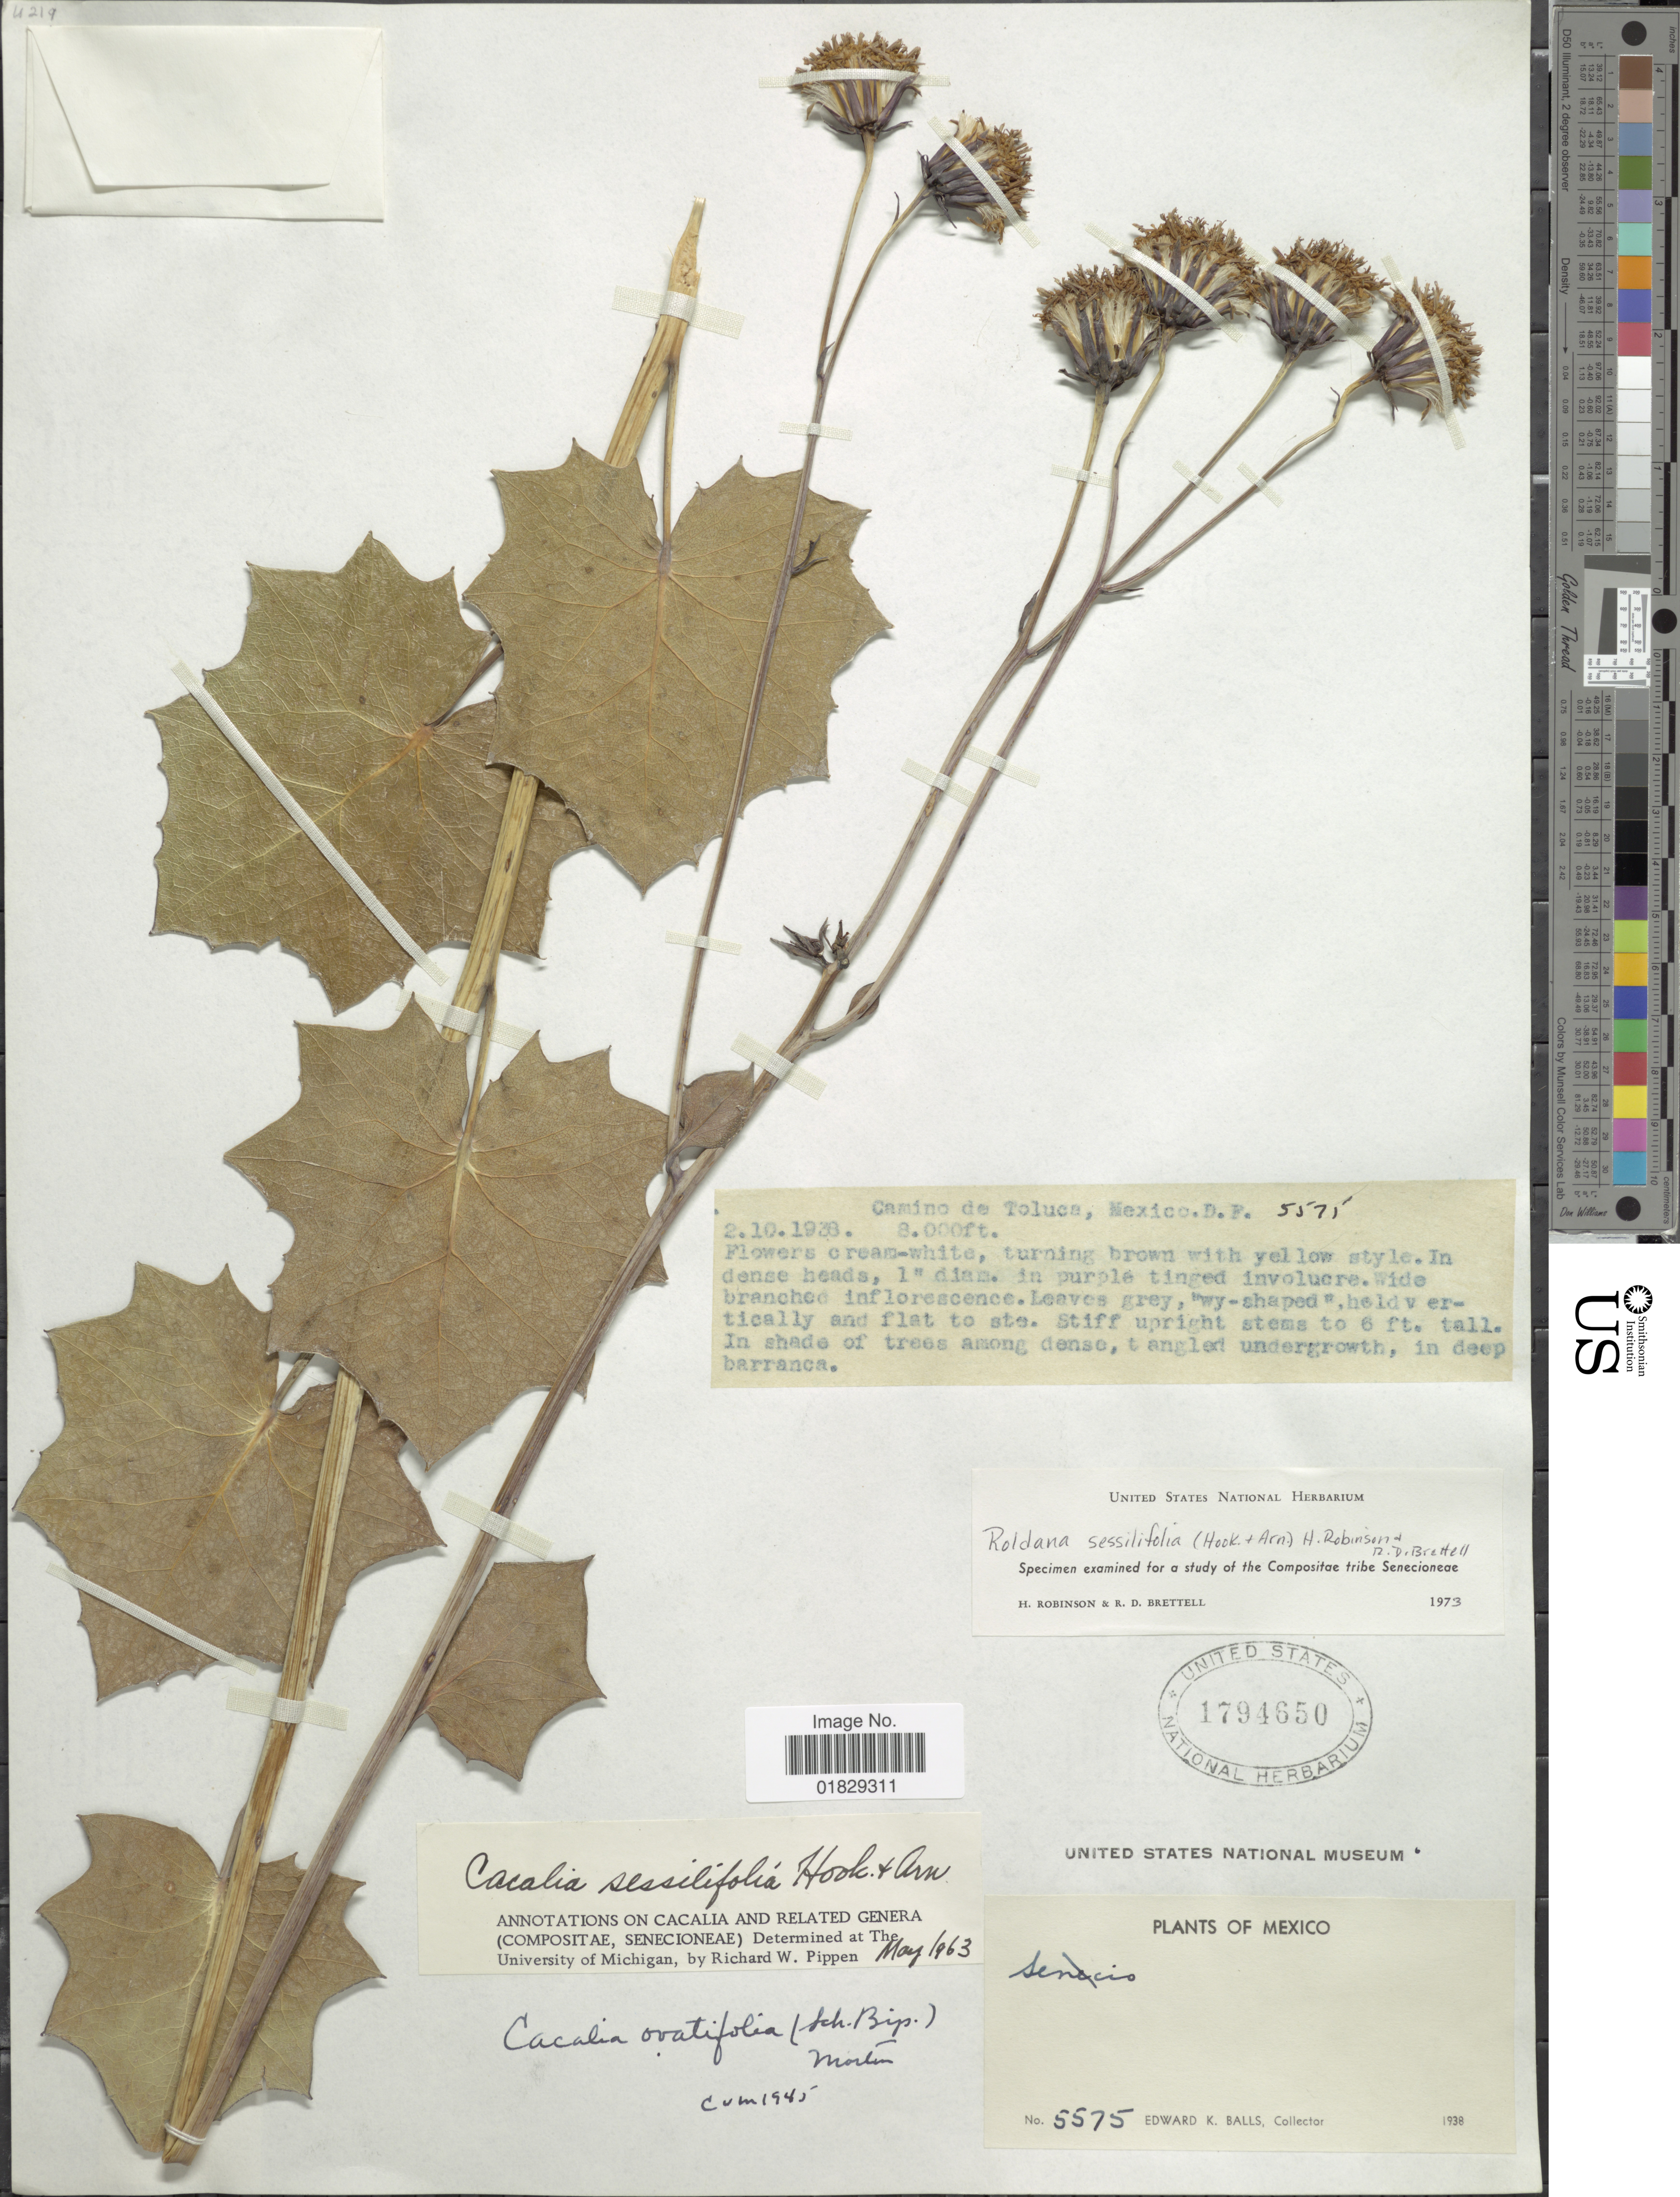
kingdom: Plantae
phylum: Tracheophyta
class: Magnoliopsida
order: Asterales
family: Asteraceae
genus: Roldana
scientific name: Roldana sessilifolia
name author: (Hook.) H. Rob. & Brettell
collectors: E. K. Balls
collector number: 5575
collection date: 1928-10-02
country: Mexico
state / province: Distrito Federal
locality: Camino de Toluca, Mexico, D.F.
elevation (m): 2438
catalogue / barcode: US 1794650